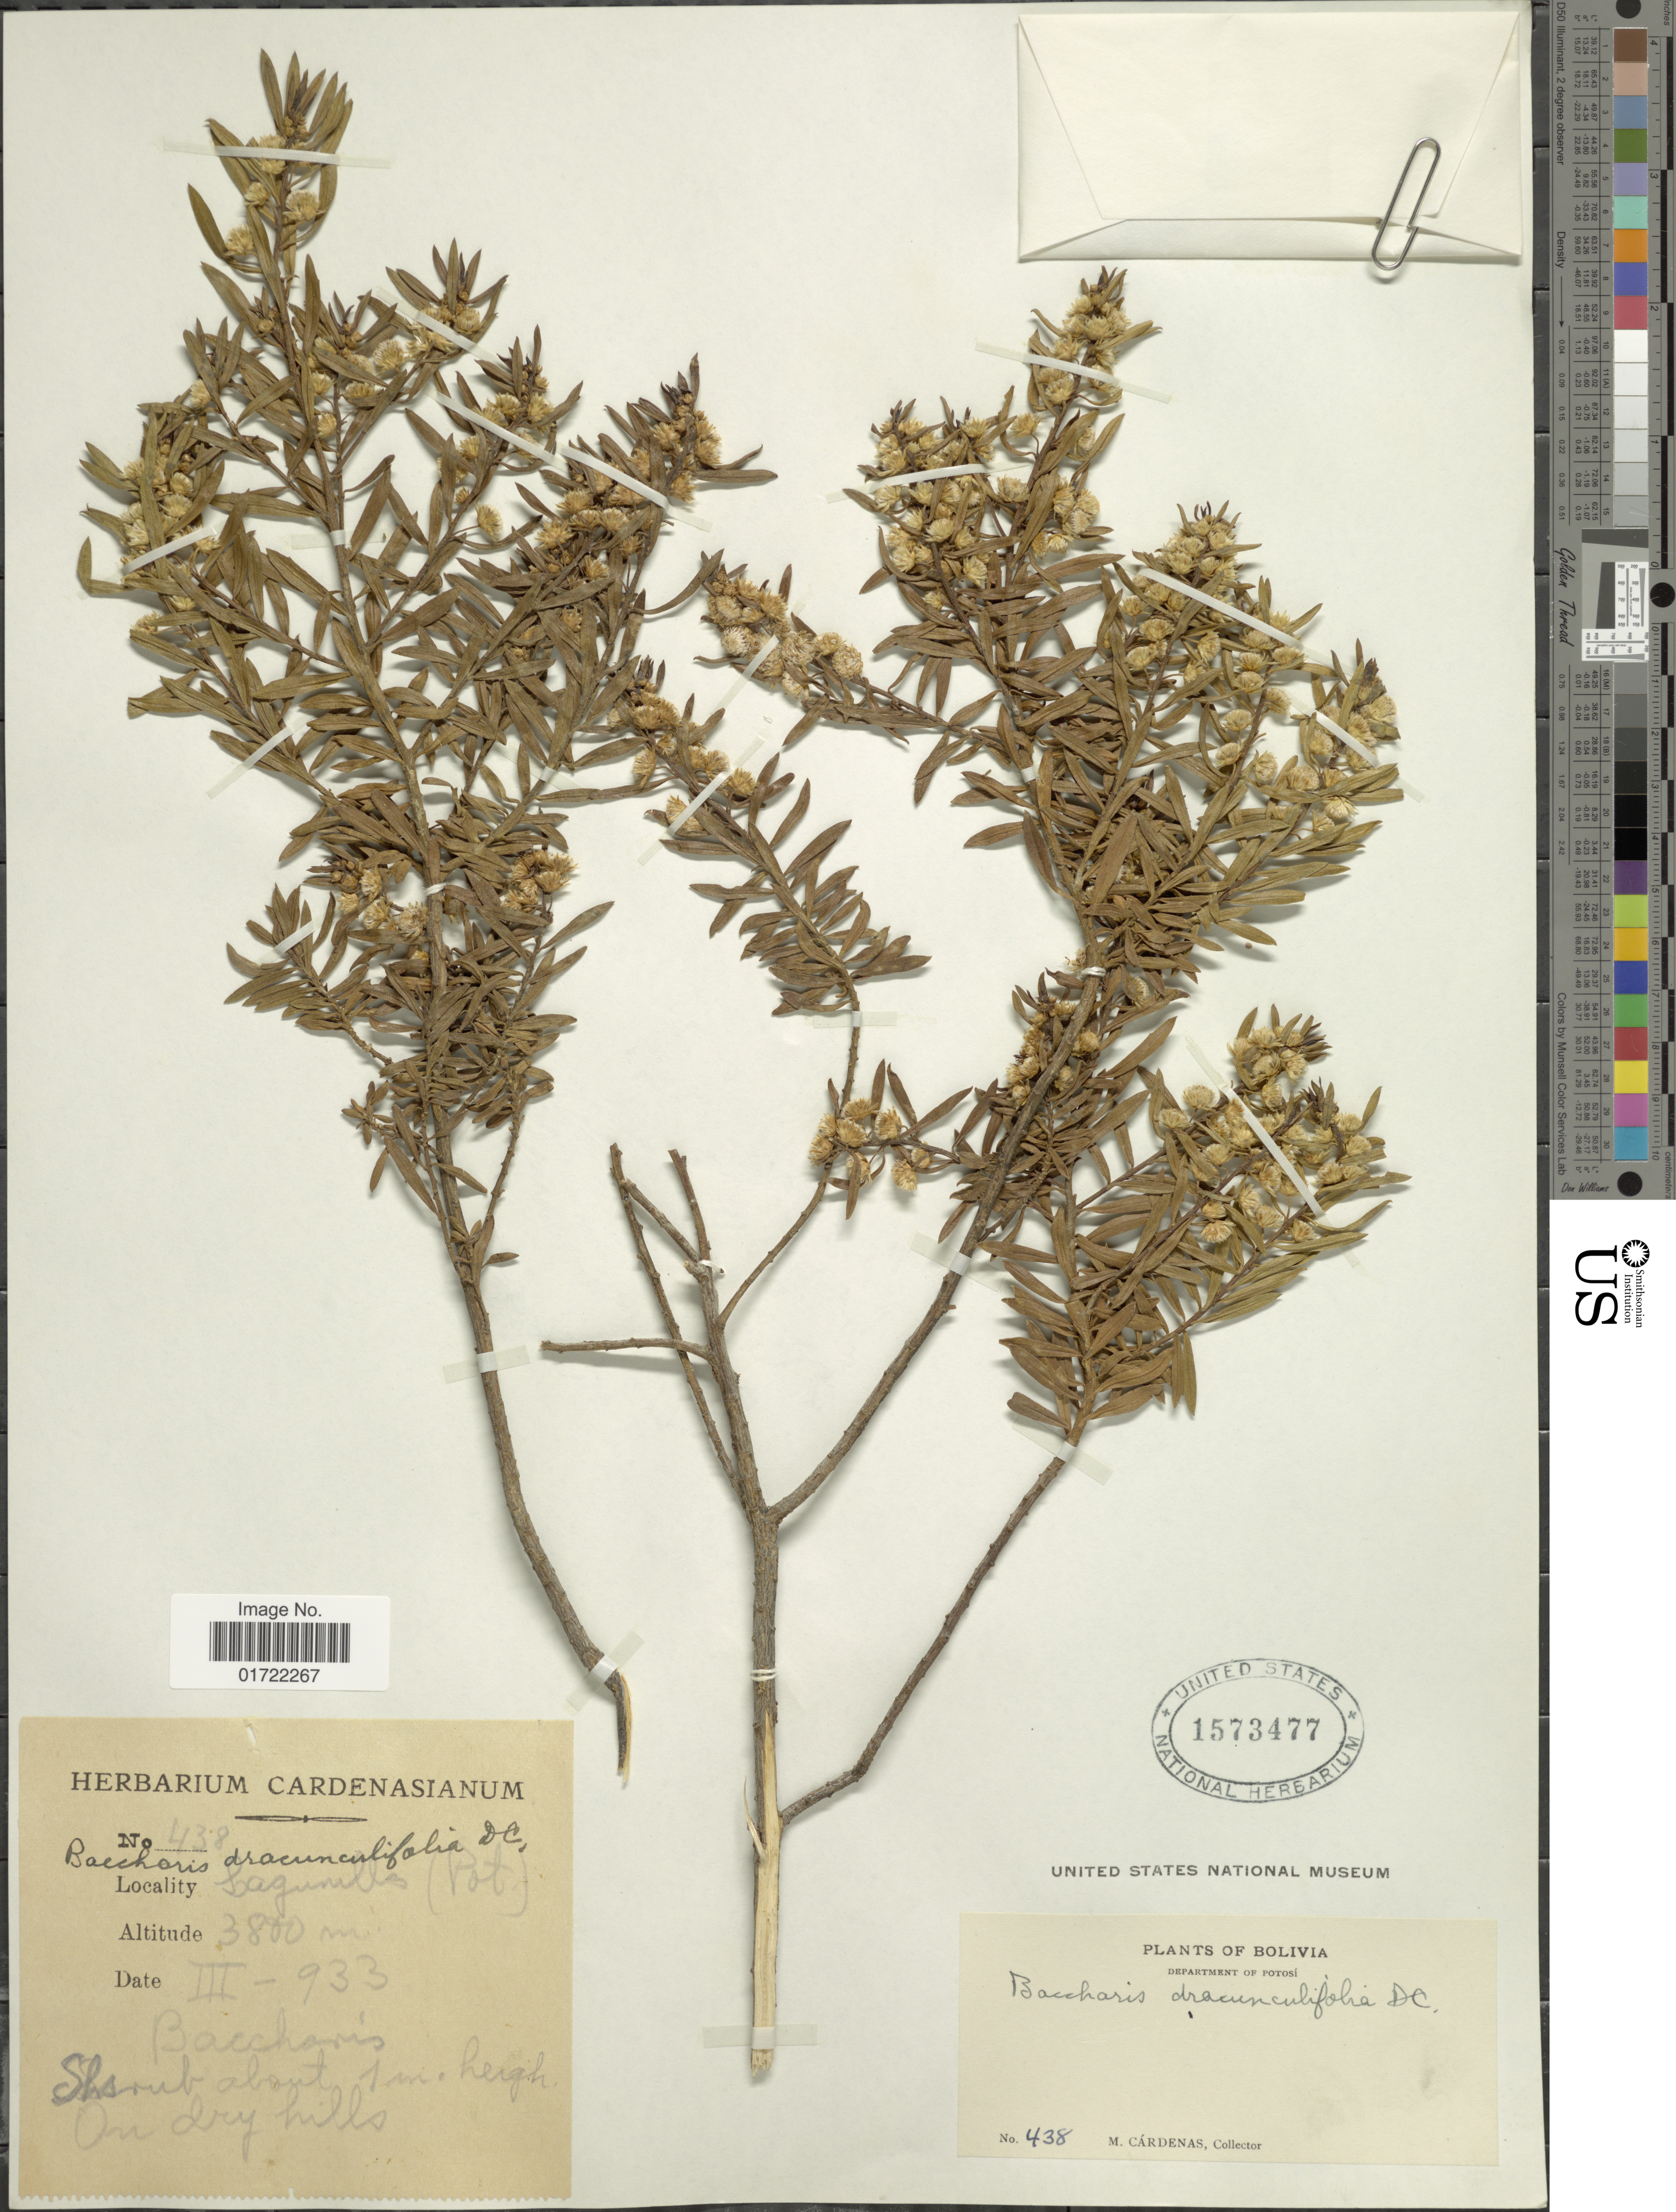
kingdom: Plantae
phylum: Tracheophyta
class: Magnoliopsida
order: Asterales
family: Asteraceae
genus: Baccharis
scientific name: Baccharis dracunculifolia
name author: DC.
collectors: M. Cárdenas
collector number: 438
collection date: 1933-03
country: Bolivia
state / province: Potosi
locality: Lagunillos (Pot)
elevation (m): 3800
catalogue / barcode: US 1573477